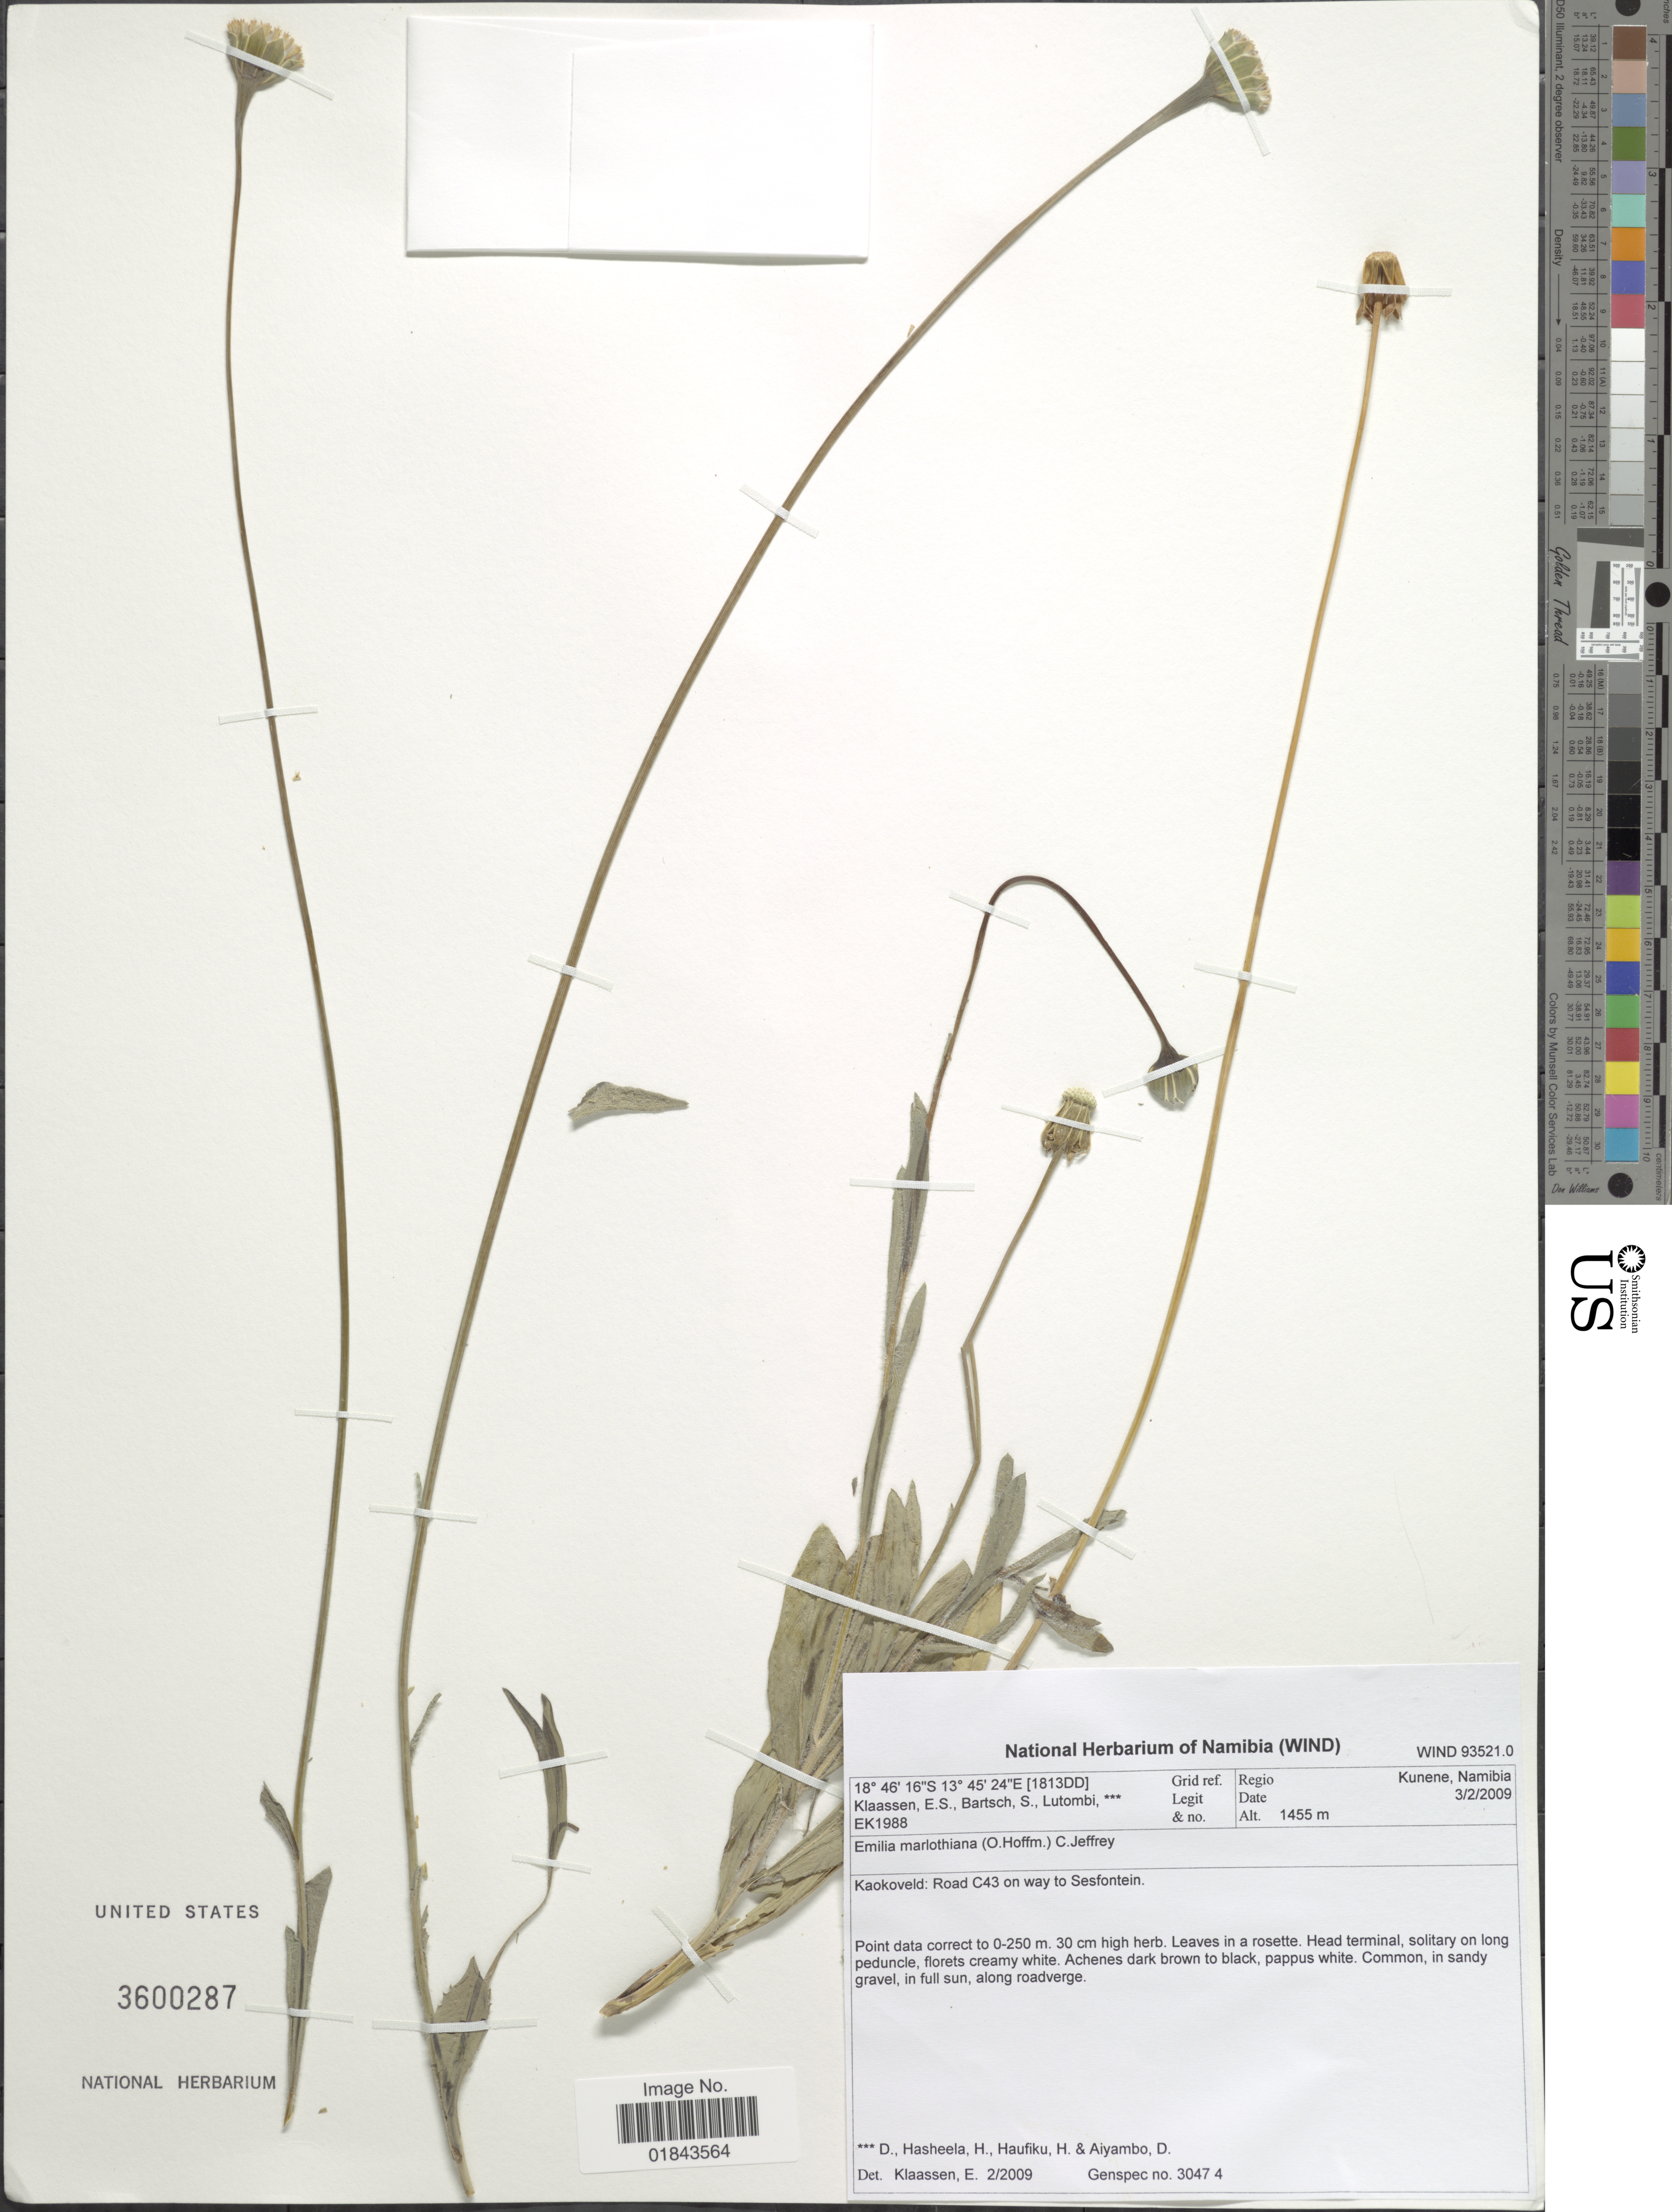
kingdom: Plantae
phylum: Tracheophyta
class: Magnoliopsida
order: Asterales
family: Asteraceae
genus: Emilia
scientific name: Emilia marlothiana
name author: (O. Hoffm.) C. Jeffrey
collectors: E. S. Klaassen, S. Bartsch, D. Lutombi, H. Hasheela & et al.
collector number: EK1988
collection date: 2009-02-03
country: Namibia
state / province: Kunene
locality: Regio Kunene, Namibia, Grid ref. [1813DD] Kaokveld: Road C43 on way to Sesfontein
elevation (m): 1455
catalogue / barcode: US 3600287